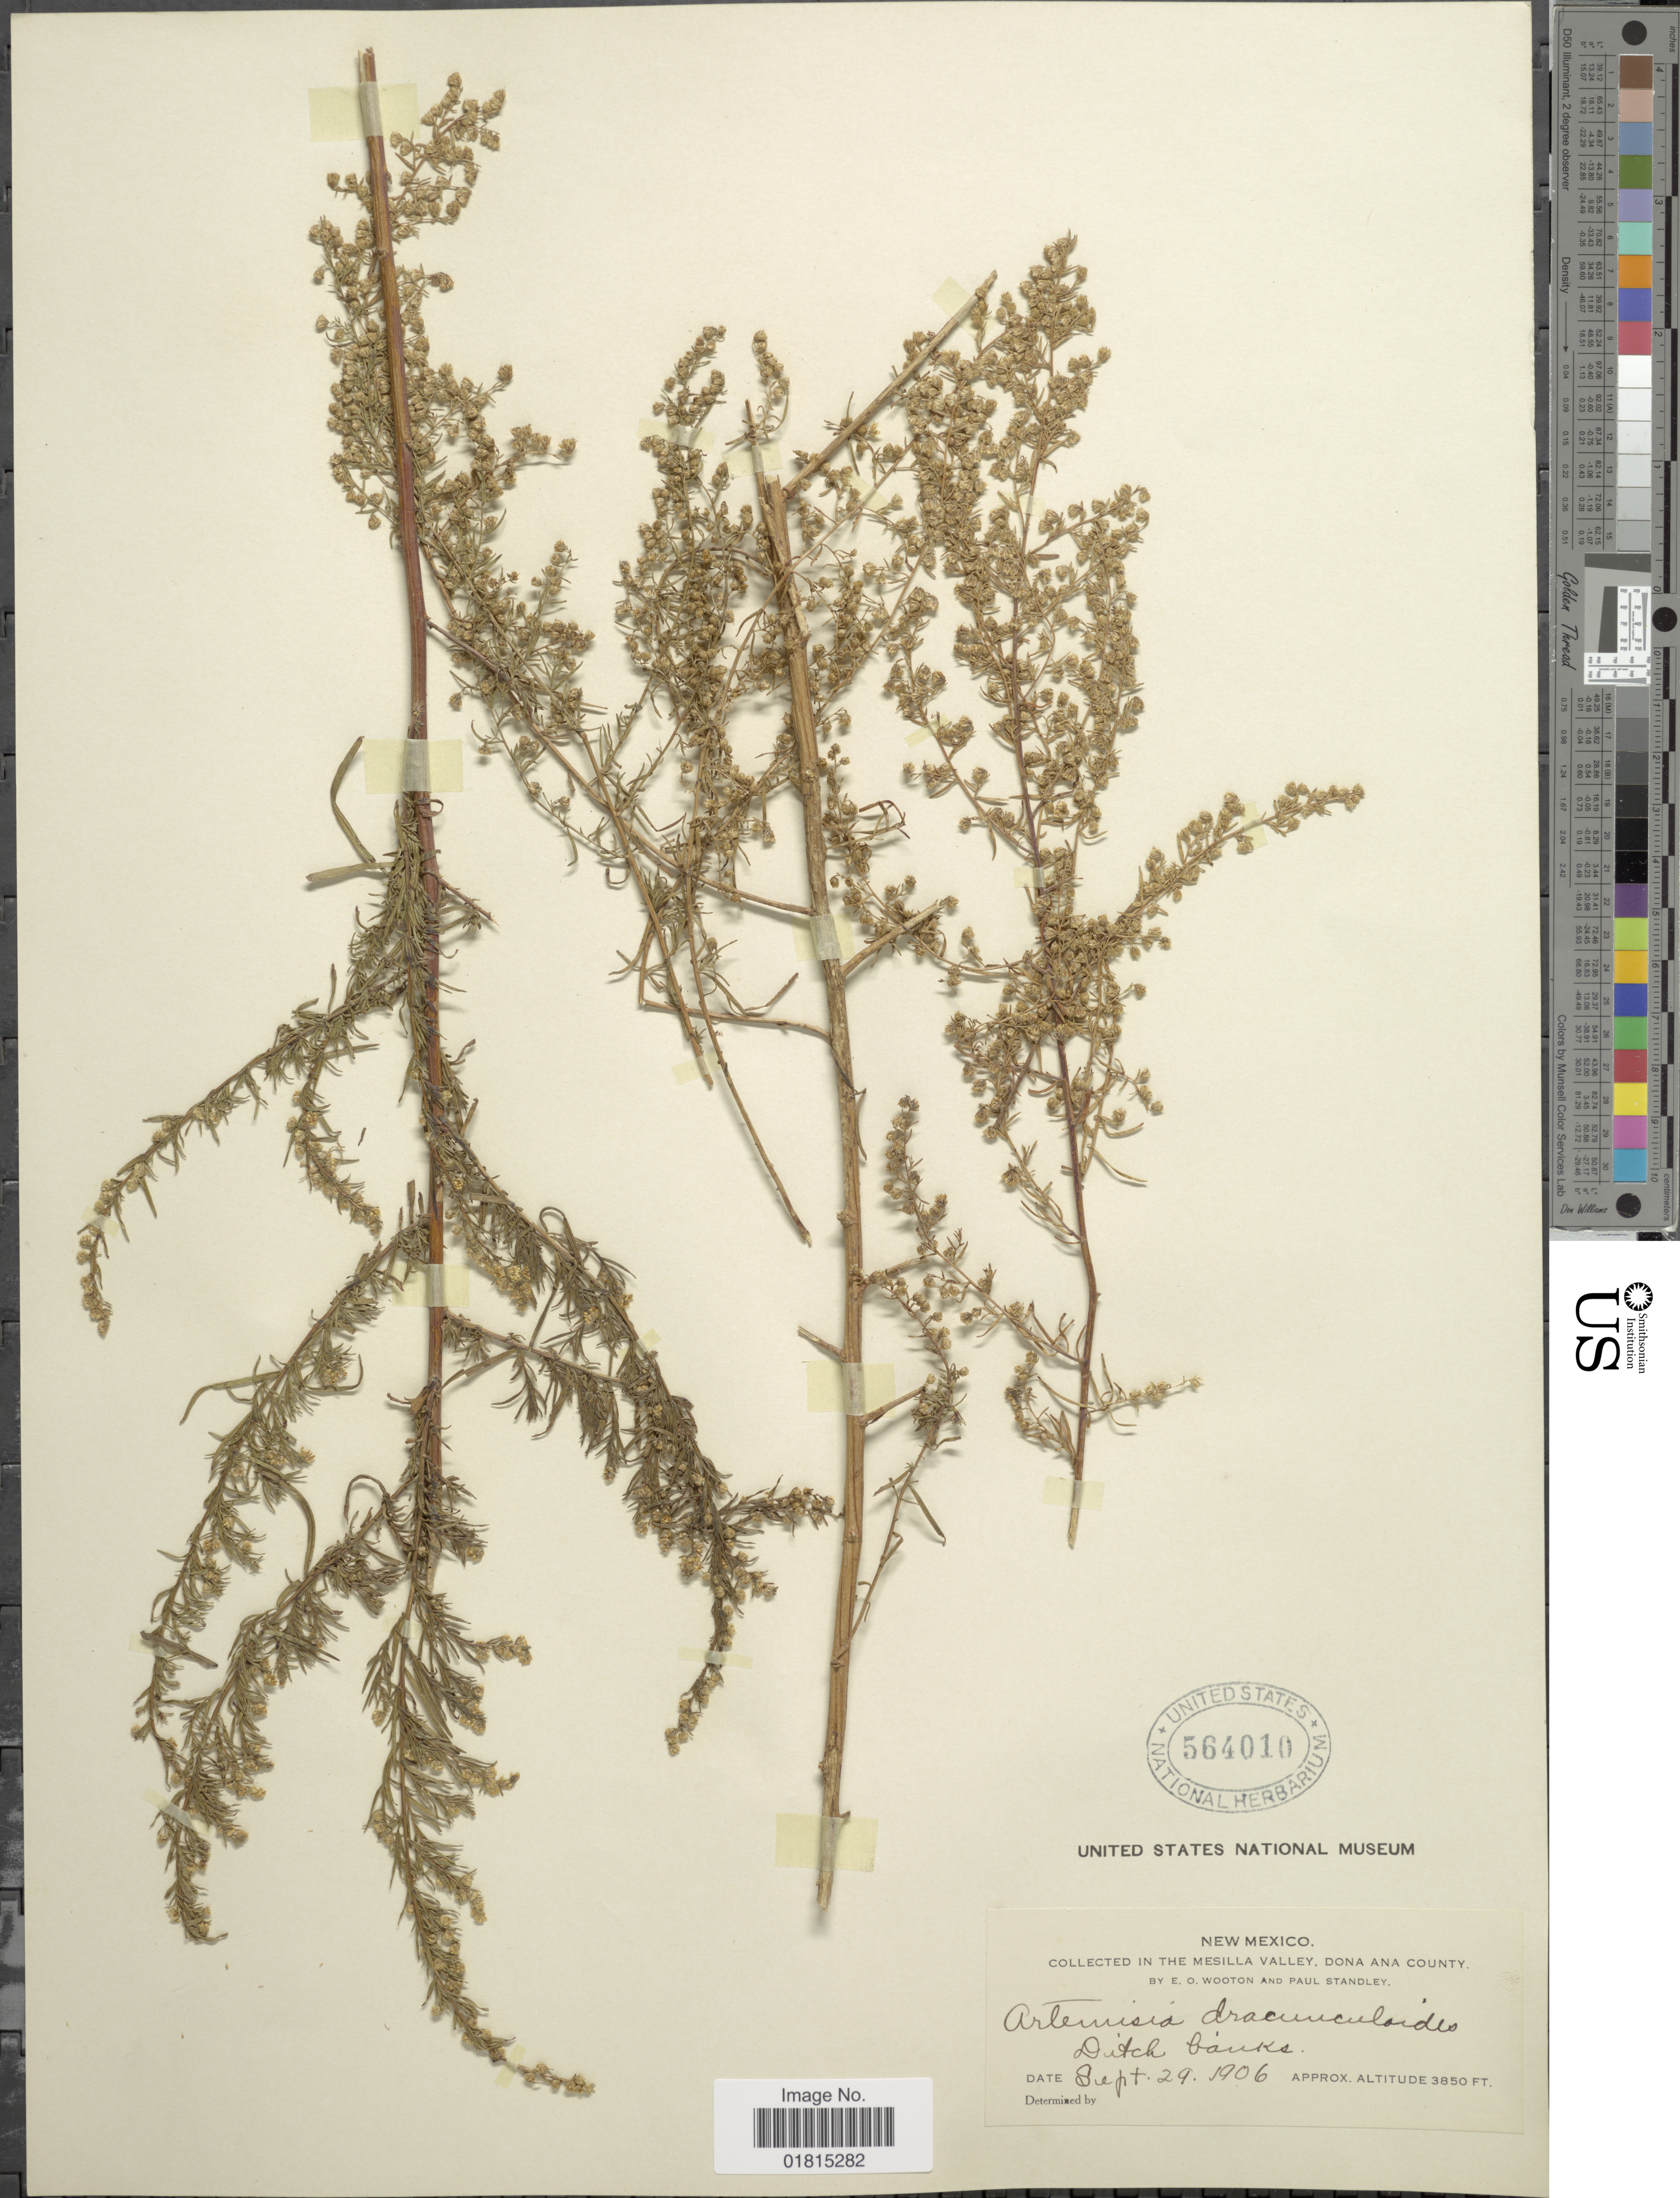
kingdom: Plantae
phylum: Tracheophyta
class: Magnoliopsida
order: Asterales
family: Asteraceae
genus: Artemisia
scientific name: Artemisia dracunculoides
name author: Pursh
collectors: E. O. Wooton & P. C. Standley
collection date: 1906-09-29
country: United States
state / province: New Mexico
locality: In the Mesilla Valley, Dona Ana County. Ditch banks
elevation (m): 1173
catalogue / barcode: US 564010